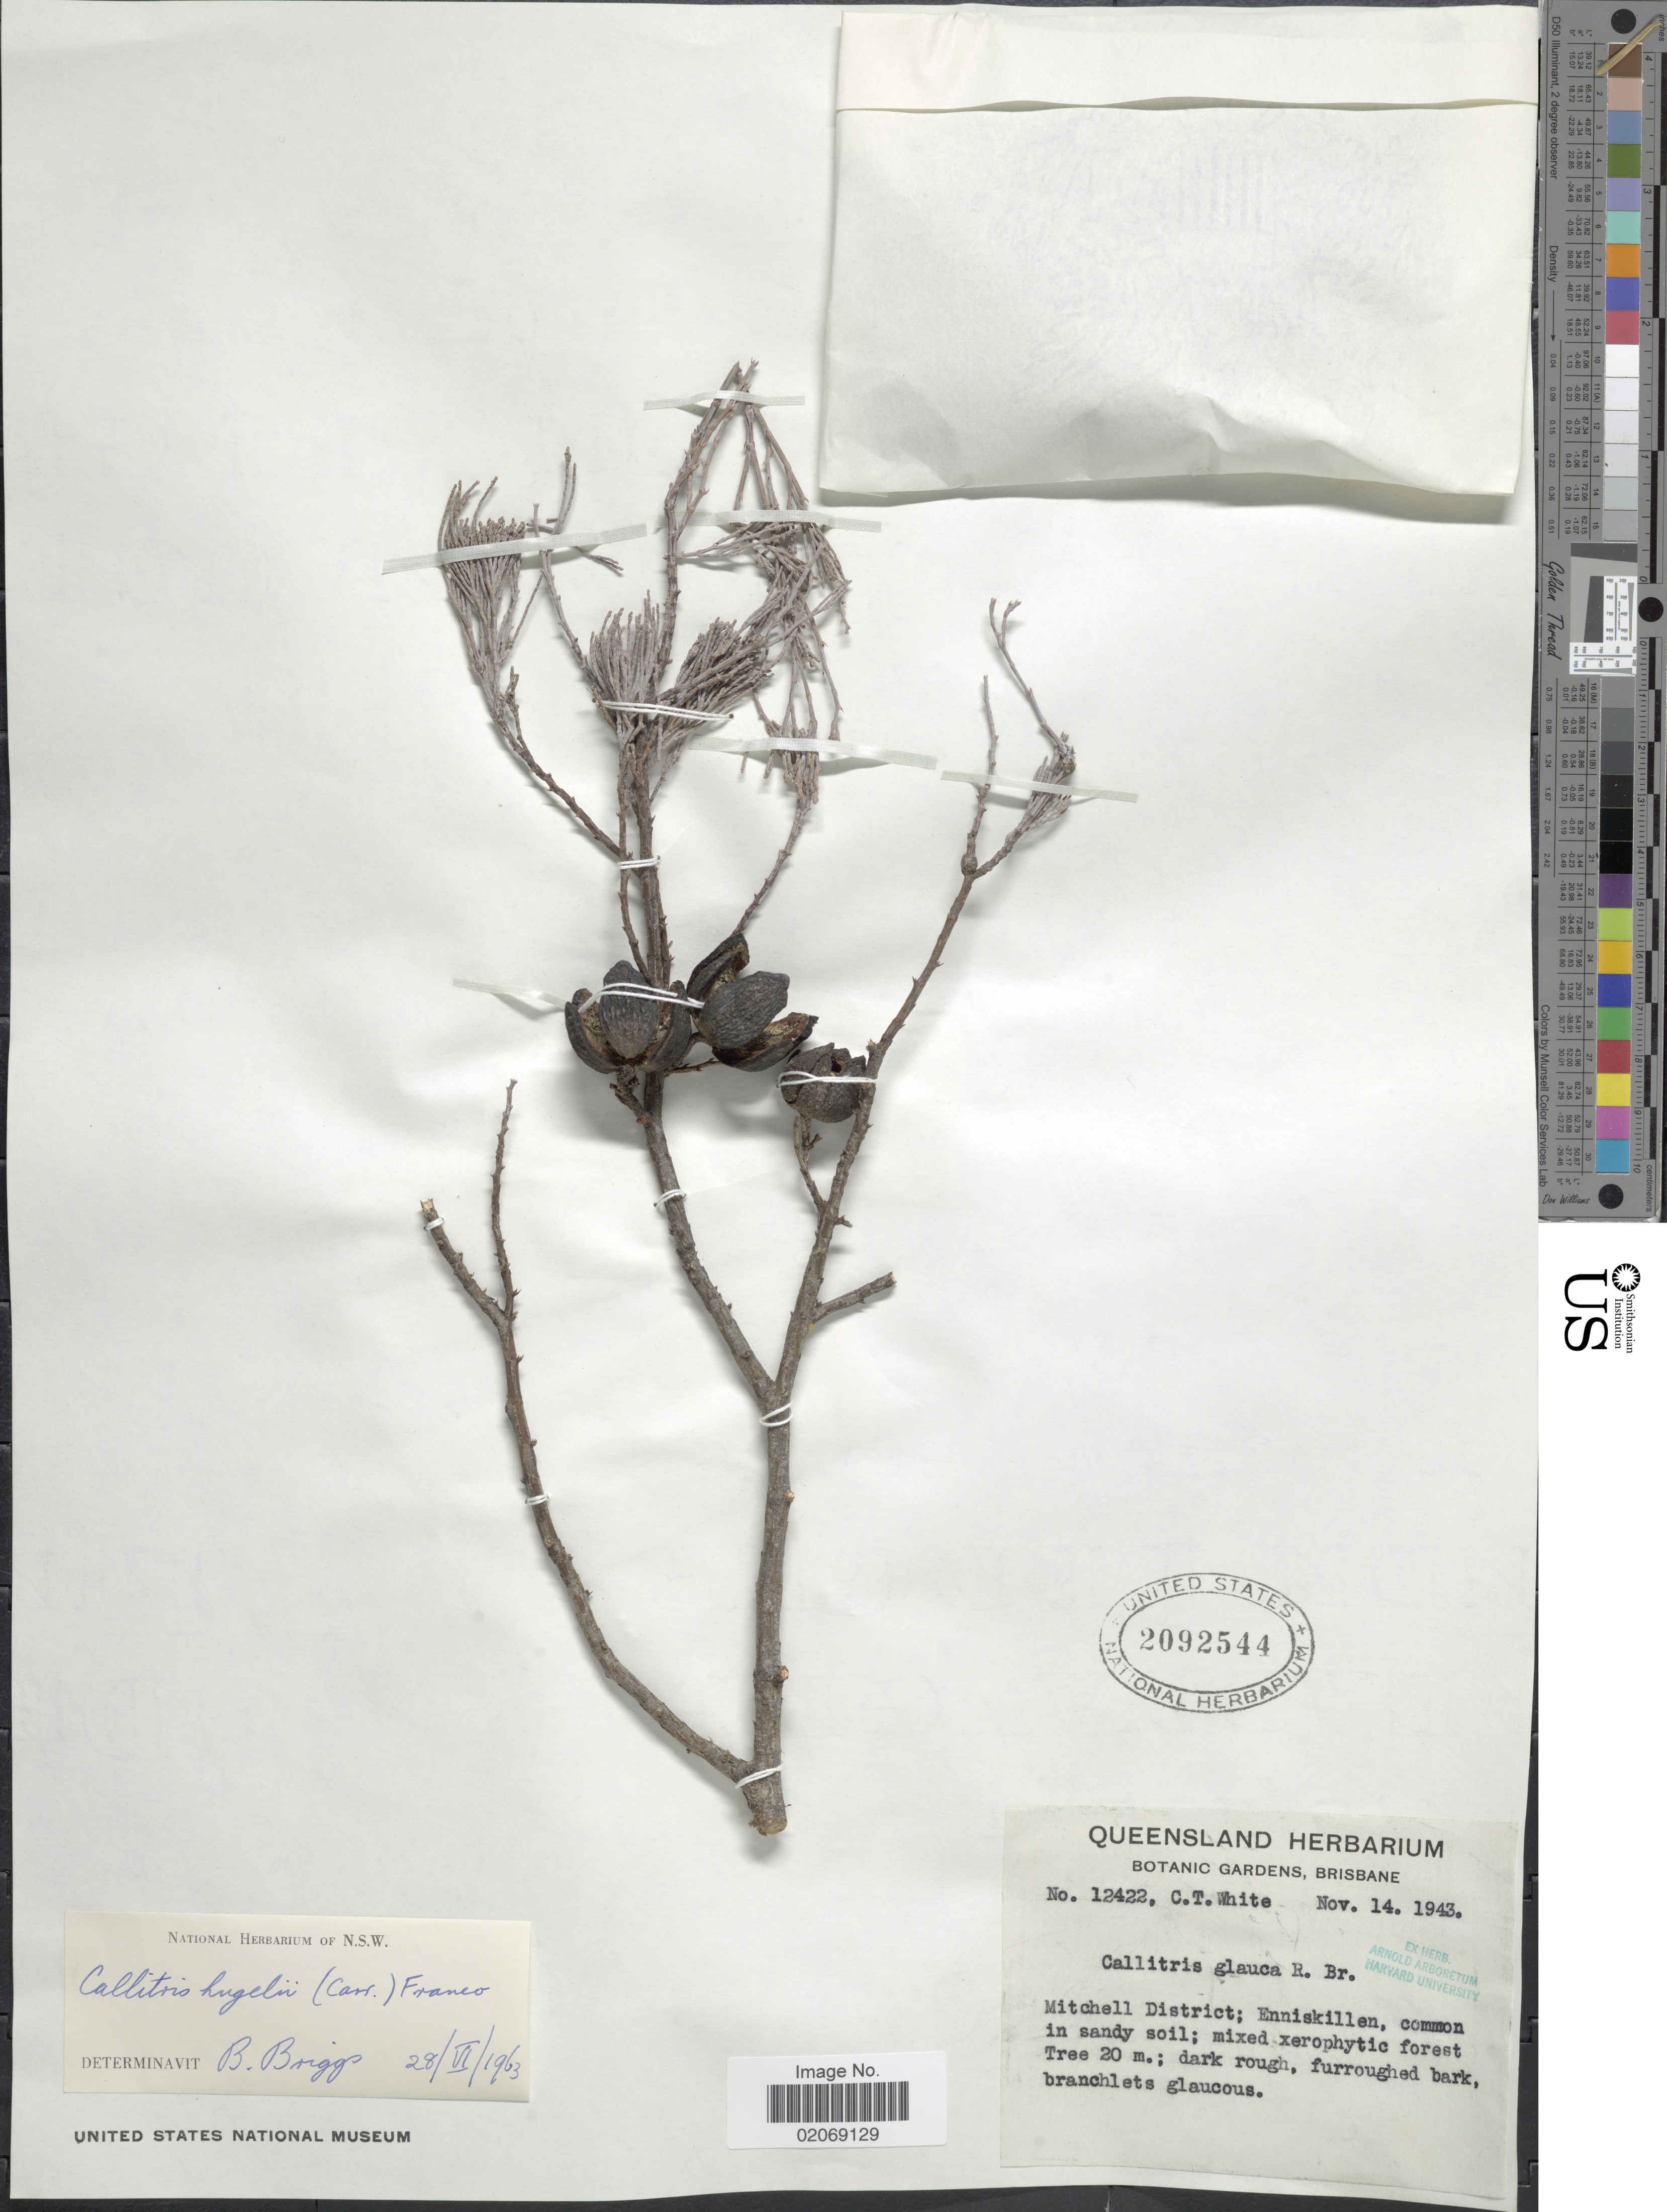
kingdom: Plantae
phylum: Tracheophyta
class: Pinopsida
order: Pinales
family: Cupressaceae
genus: Callitris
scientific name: Callitris columellaris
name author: F. Muell.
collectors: C. T. White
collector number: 12422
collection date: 1943-11-14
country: Australia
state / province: Queensland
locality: Mitchell District; Enniskillen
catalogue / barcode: US 2092544